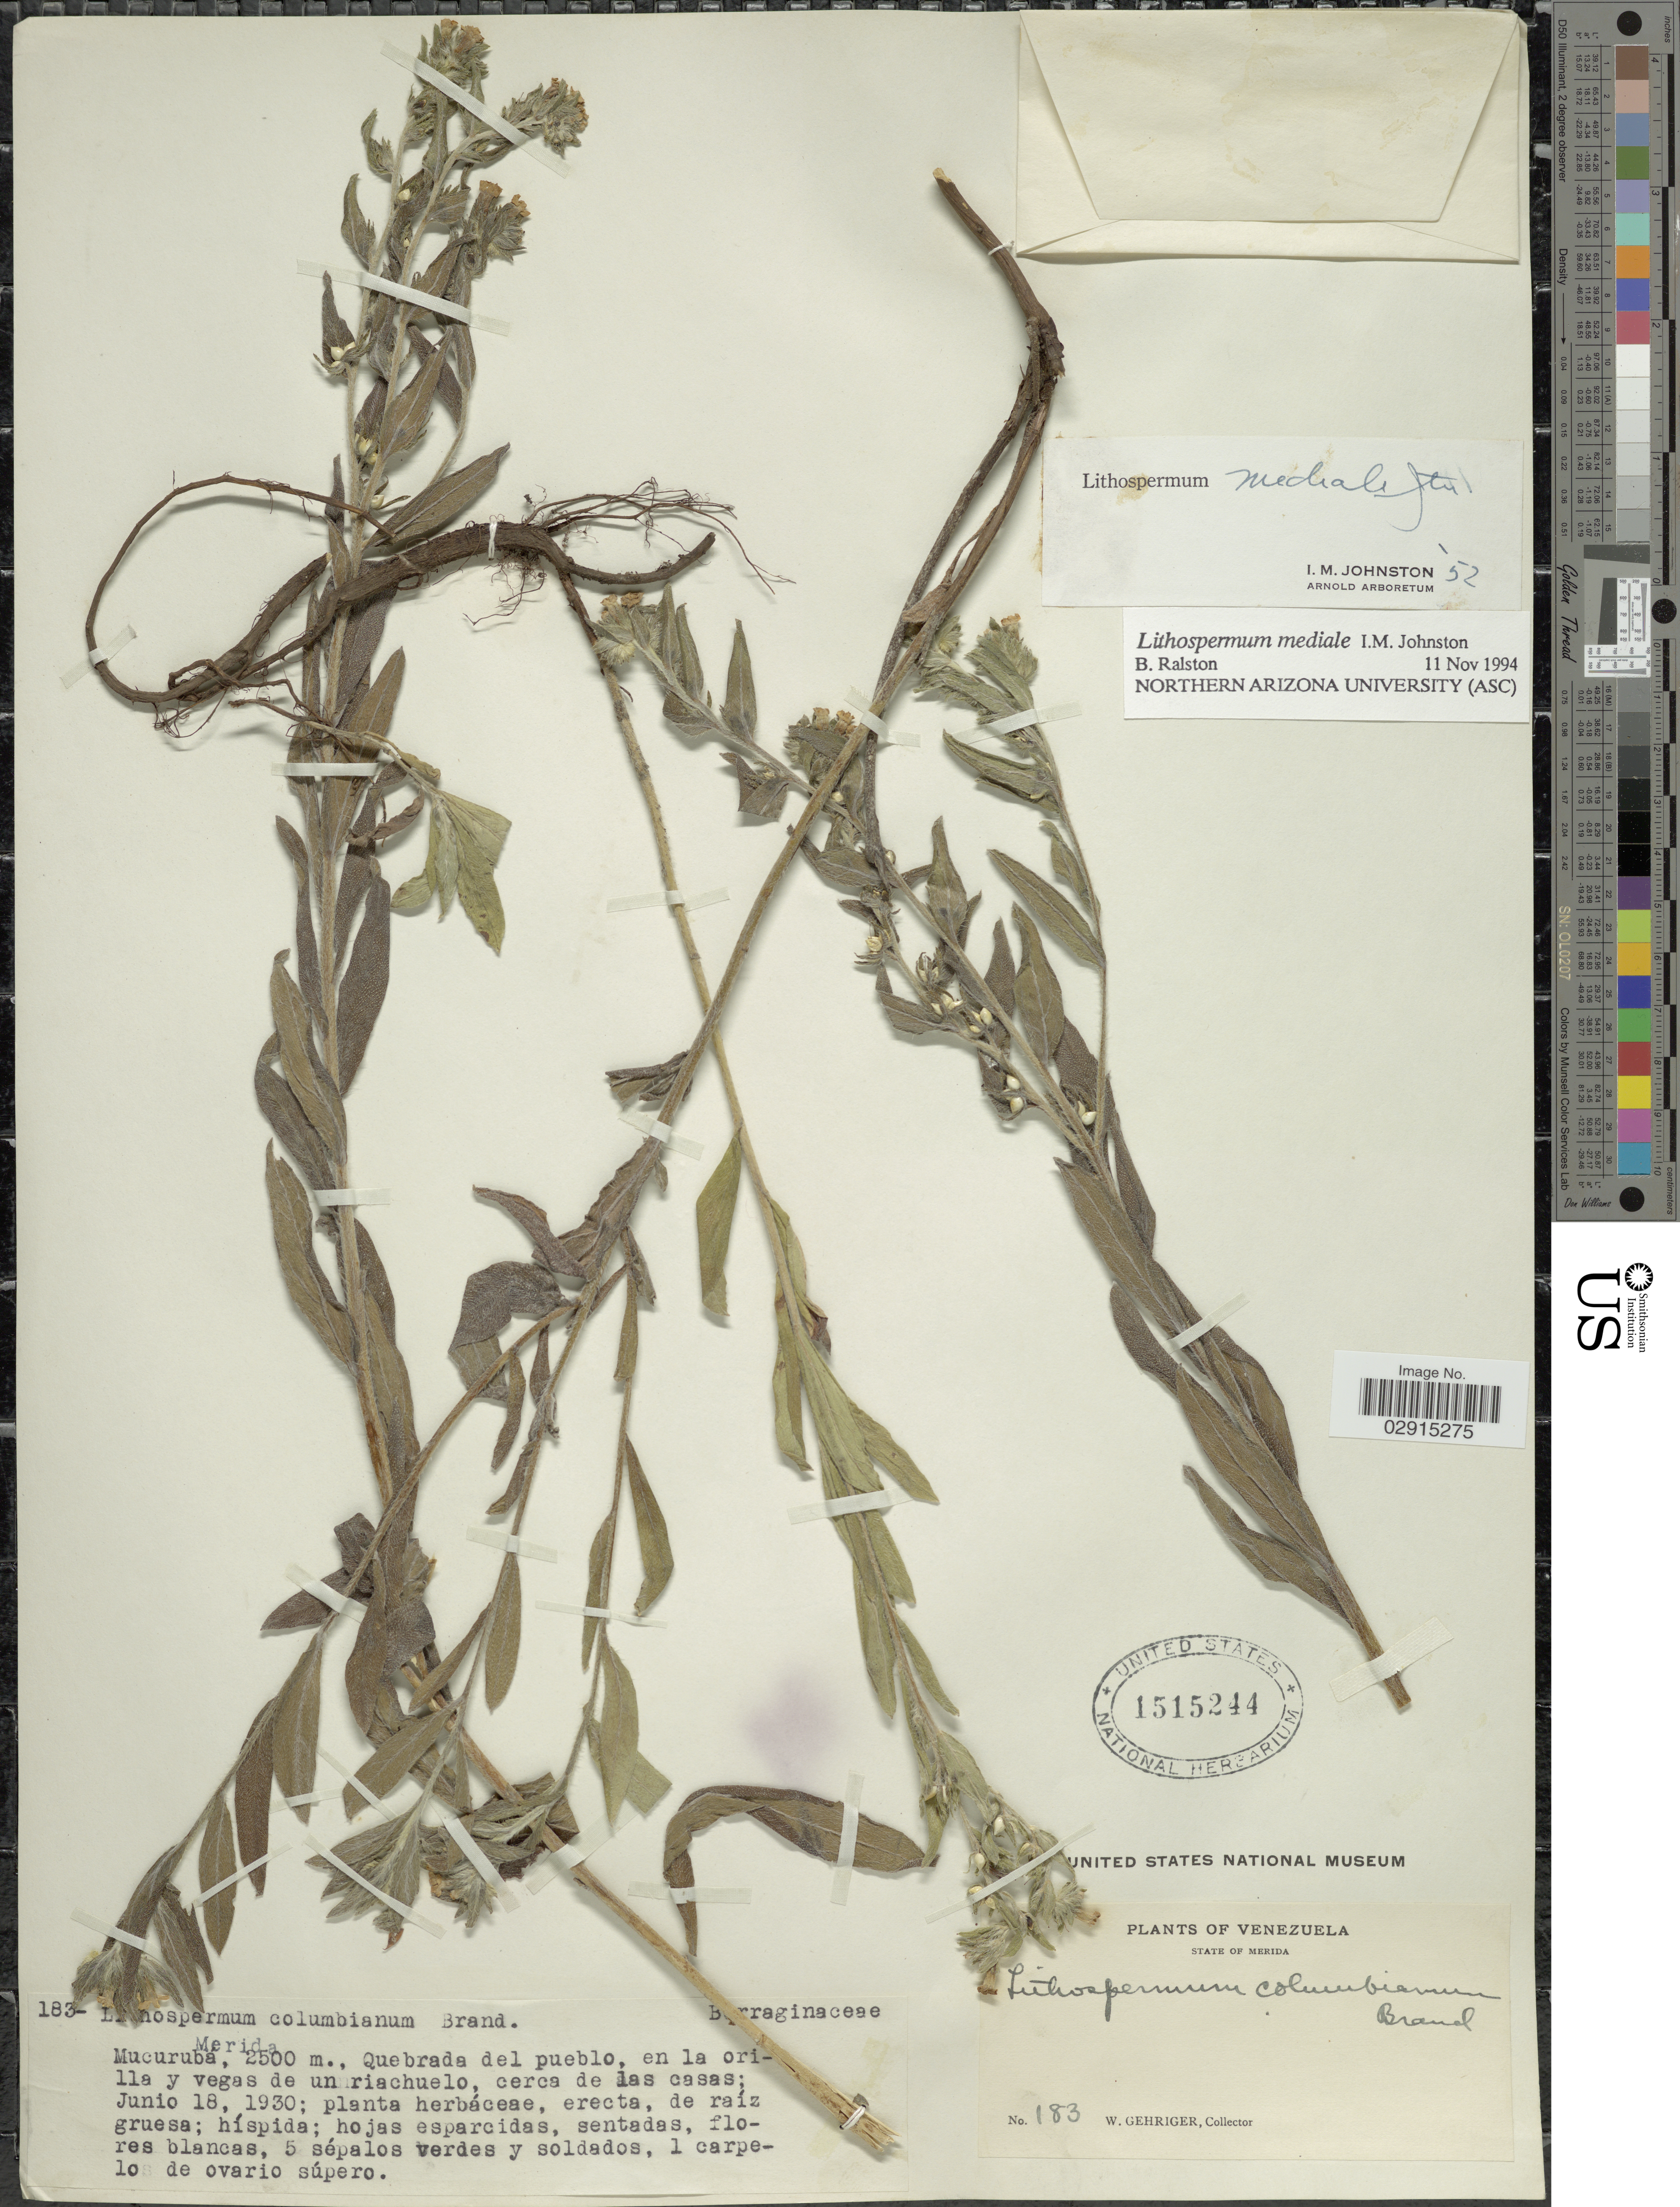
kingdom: Plantae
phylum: Tracheophyta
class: Magnoliopsida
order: Boraginales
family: Boraginaceae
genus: Lithospermum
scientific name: Lithospermum mediale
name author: I.M. Johnst.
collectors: W. Gehriger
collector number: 183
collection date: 1930-06-18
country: Venezuela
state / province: Mérida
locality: Mucuruba. Quebrada del pueblo, en la orilla y vegas de un riachuelo, cerca de las casas.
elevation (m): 2500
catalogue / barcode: US 1515244